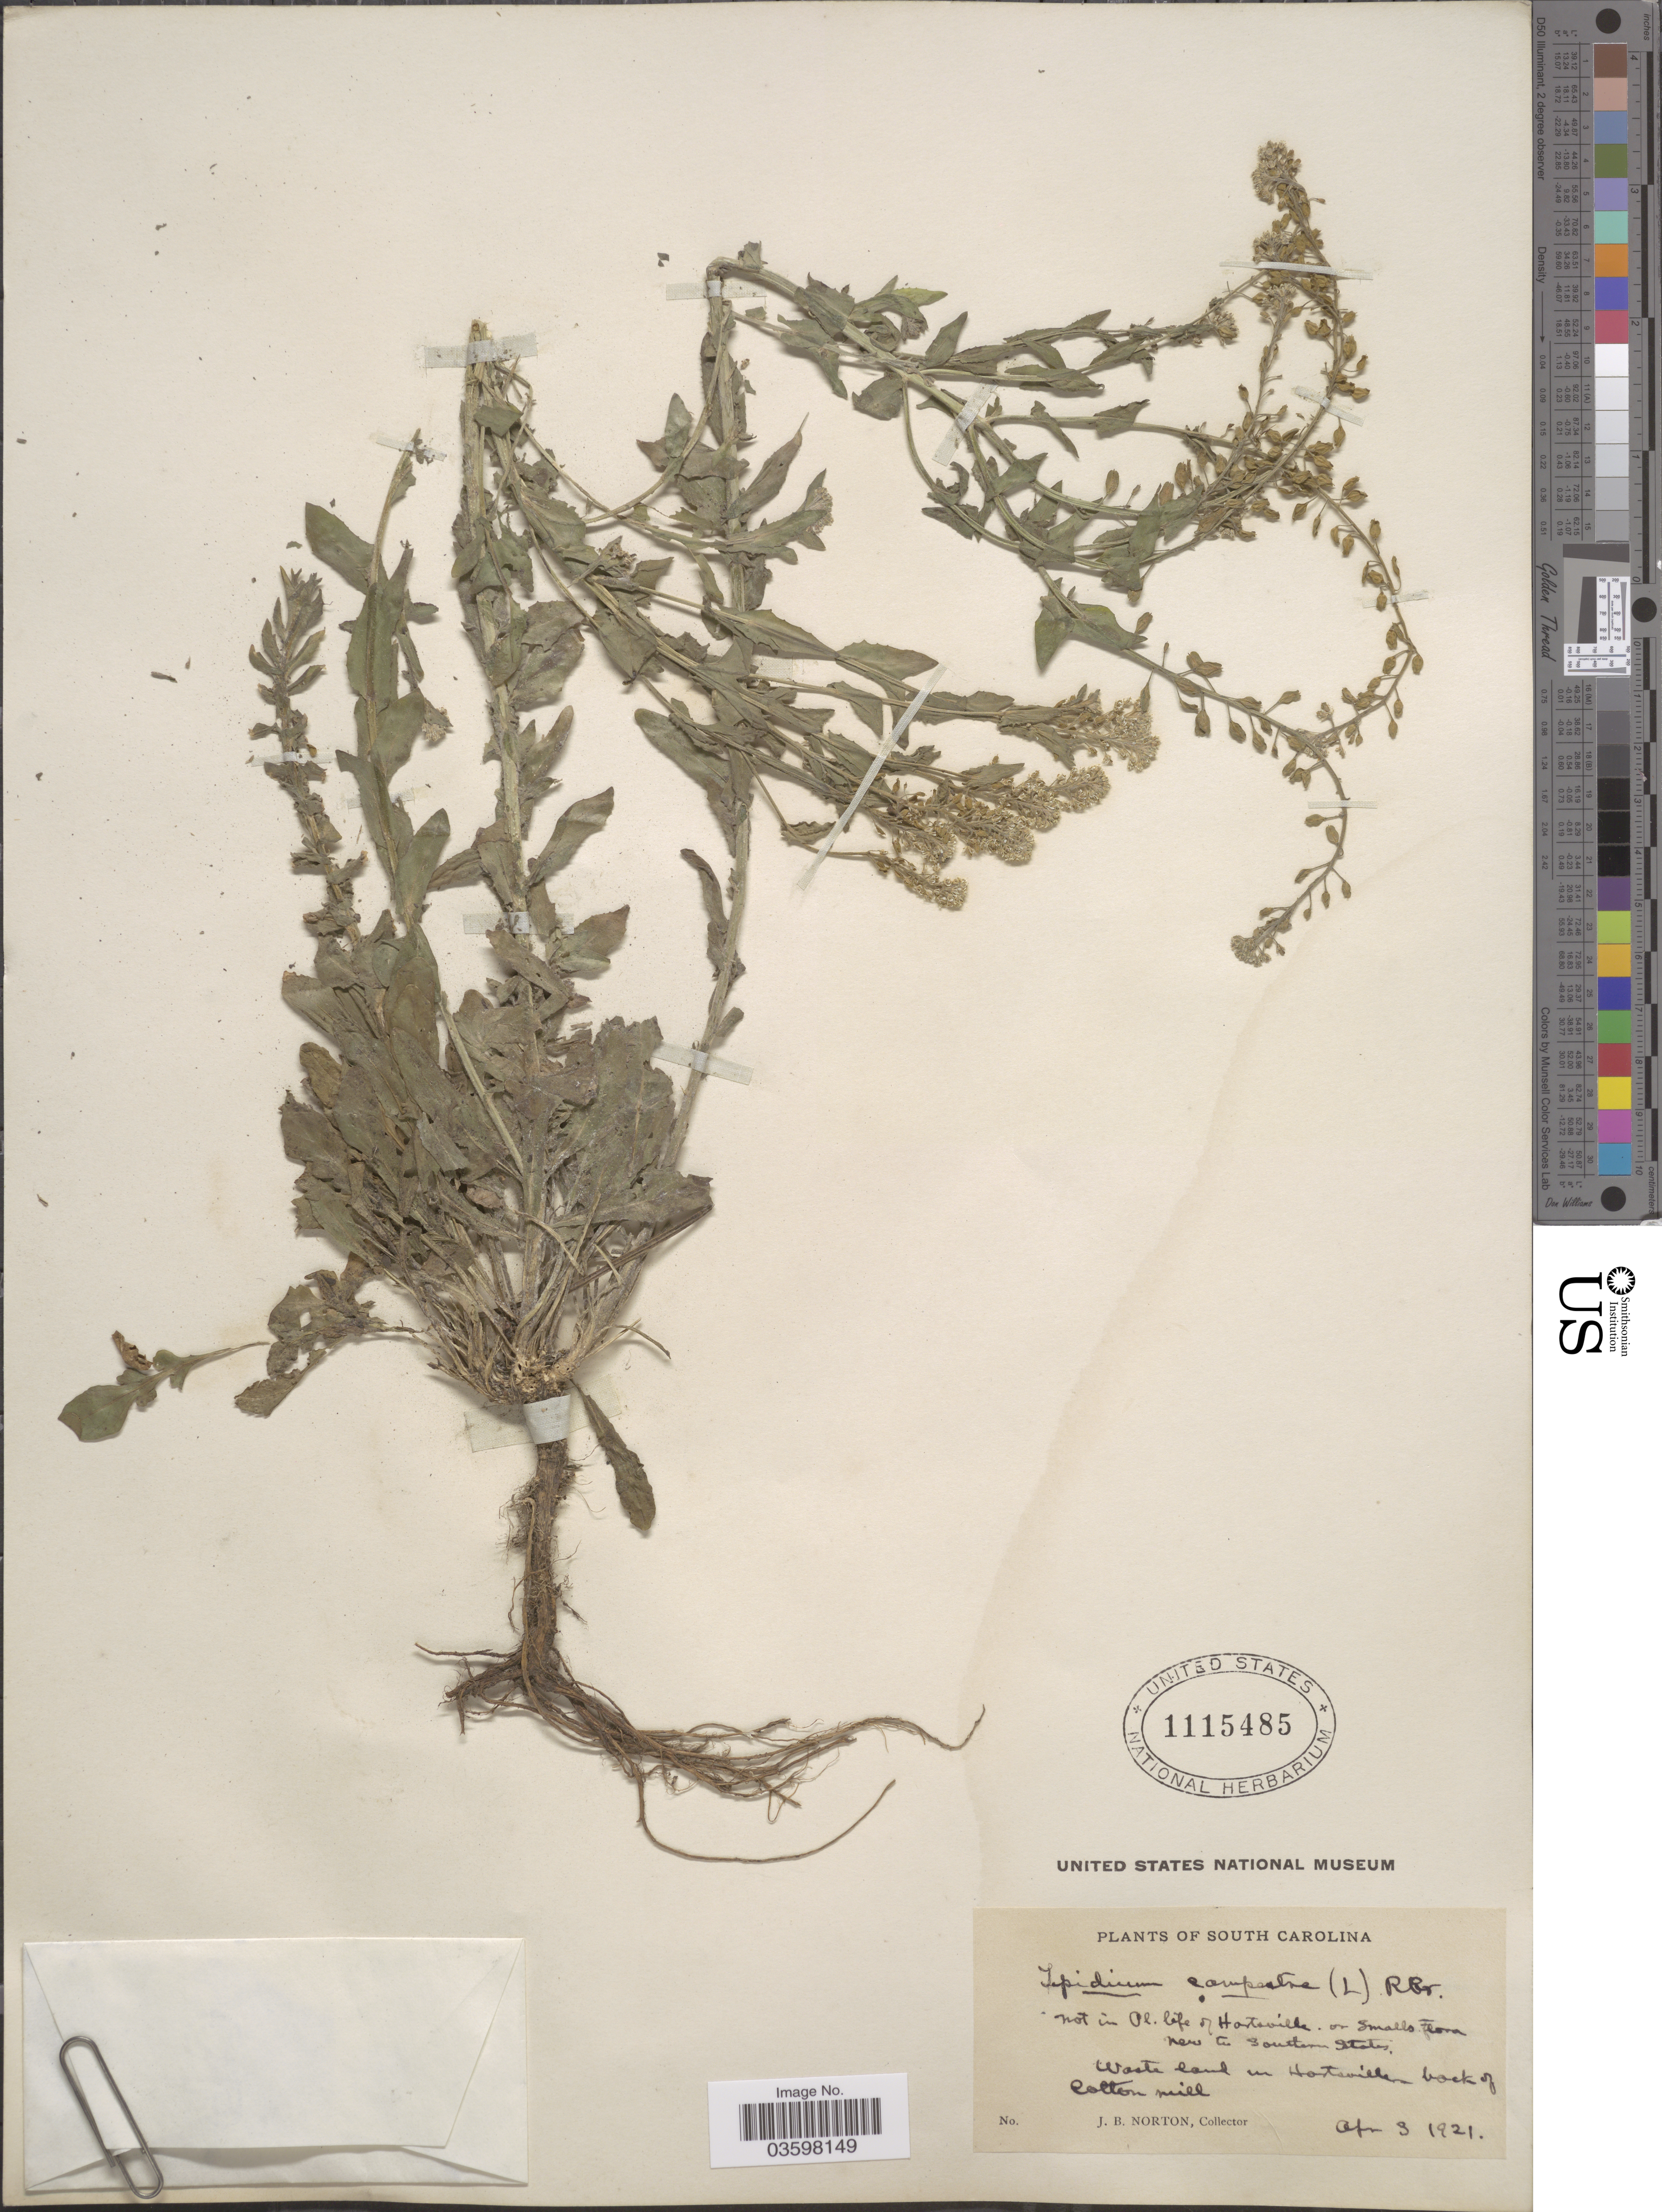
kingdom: Plantae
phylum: Tracheophyta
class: Magnoliopsida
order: Brassicales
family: Brassicaceae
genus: Lepidium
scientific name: Lepidium campestre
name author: (L.) W.T. Aiton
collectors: J. B. Norton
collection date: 1921-04-03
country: United States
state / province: South Carolina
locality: In Hartsville back of Cotton mill.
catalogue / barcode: US 1115485